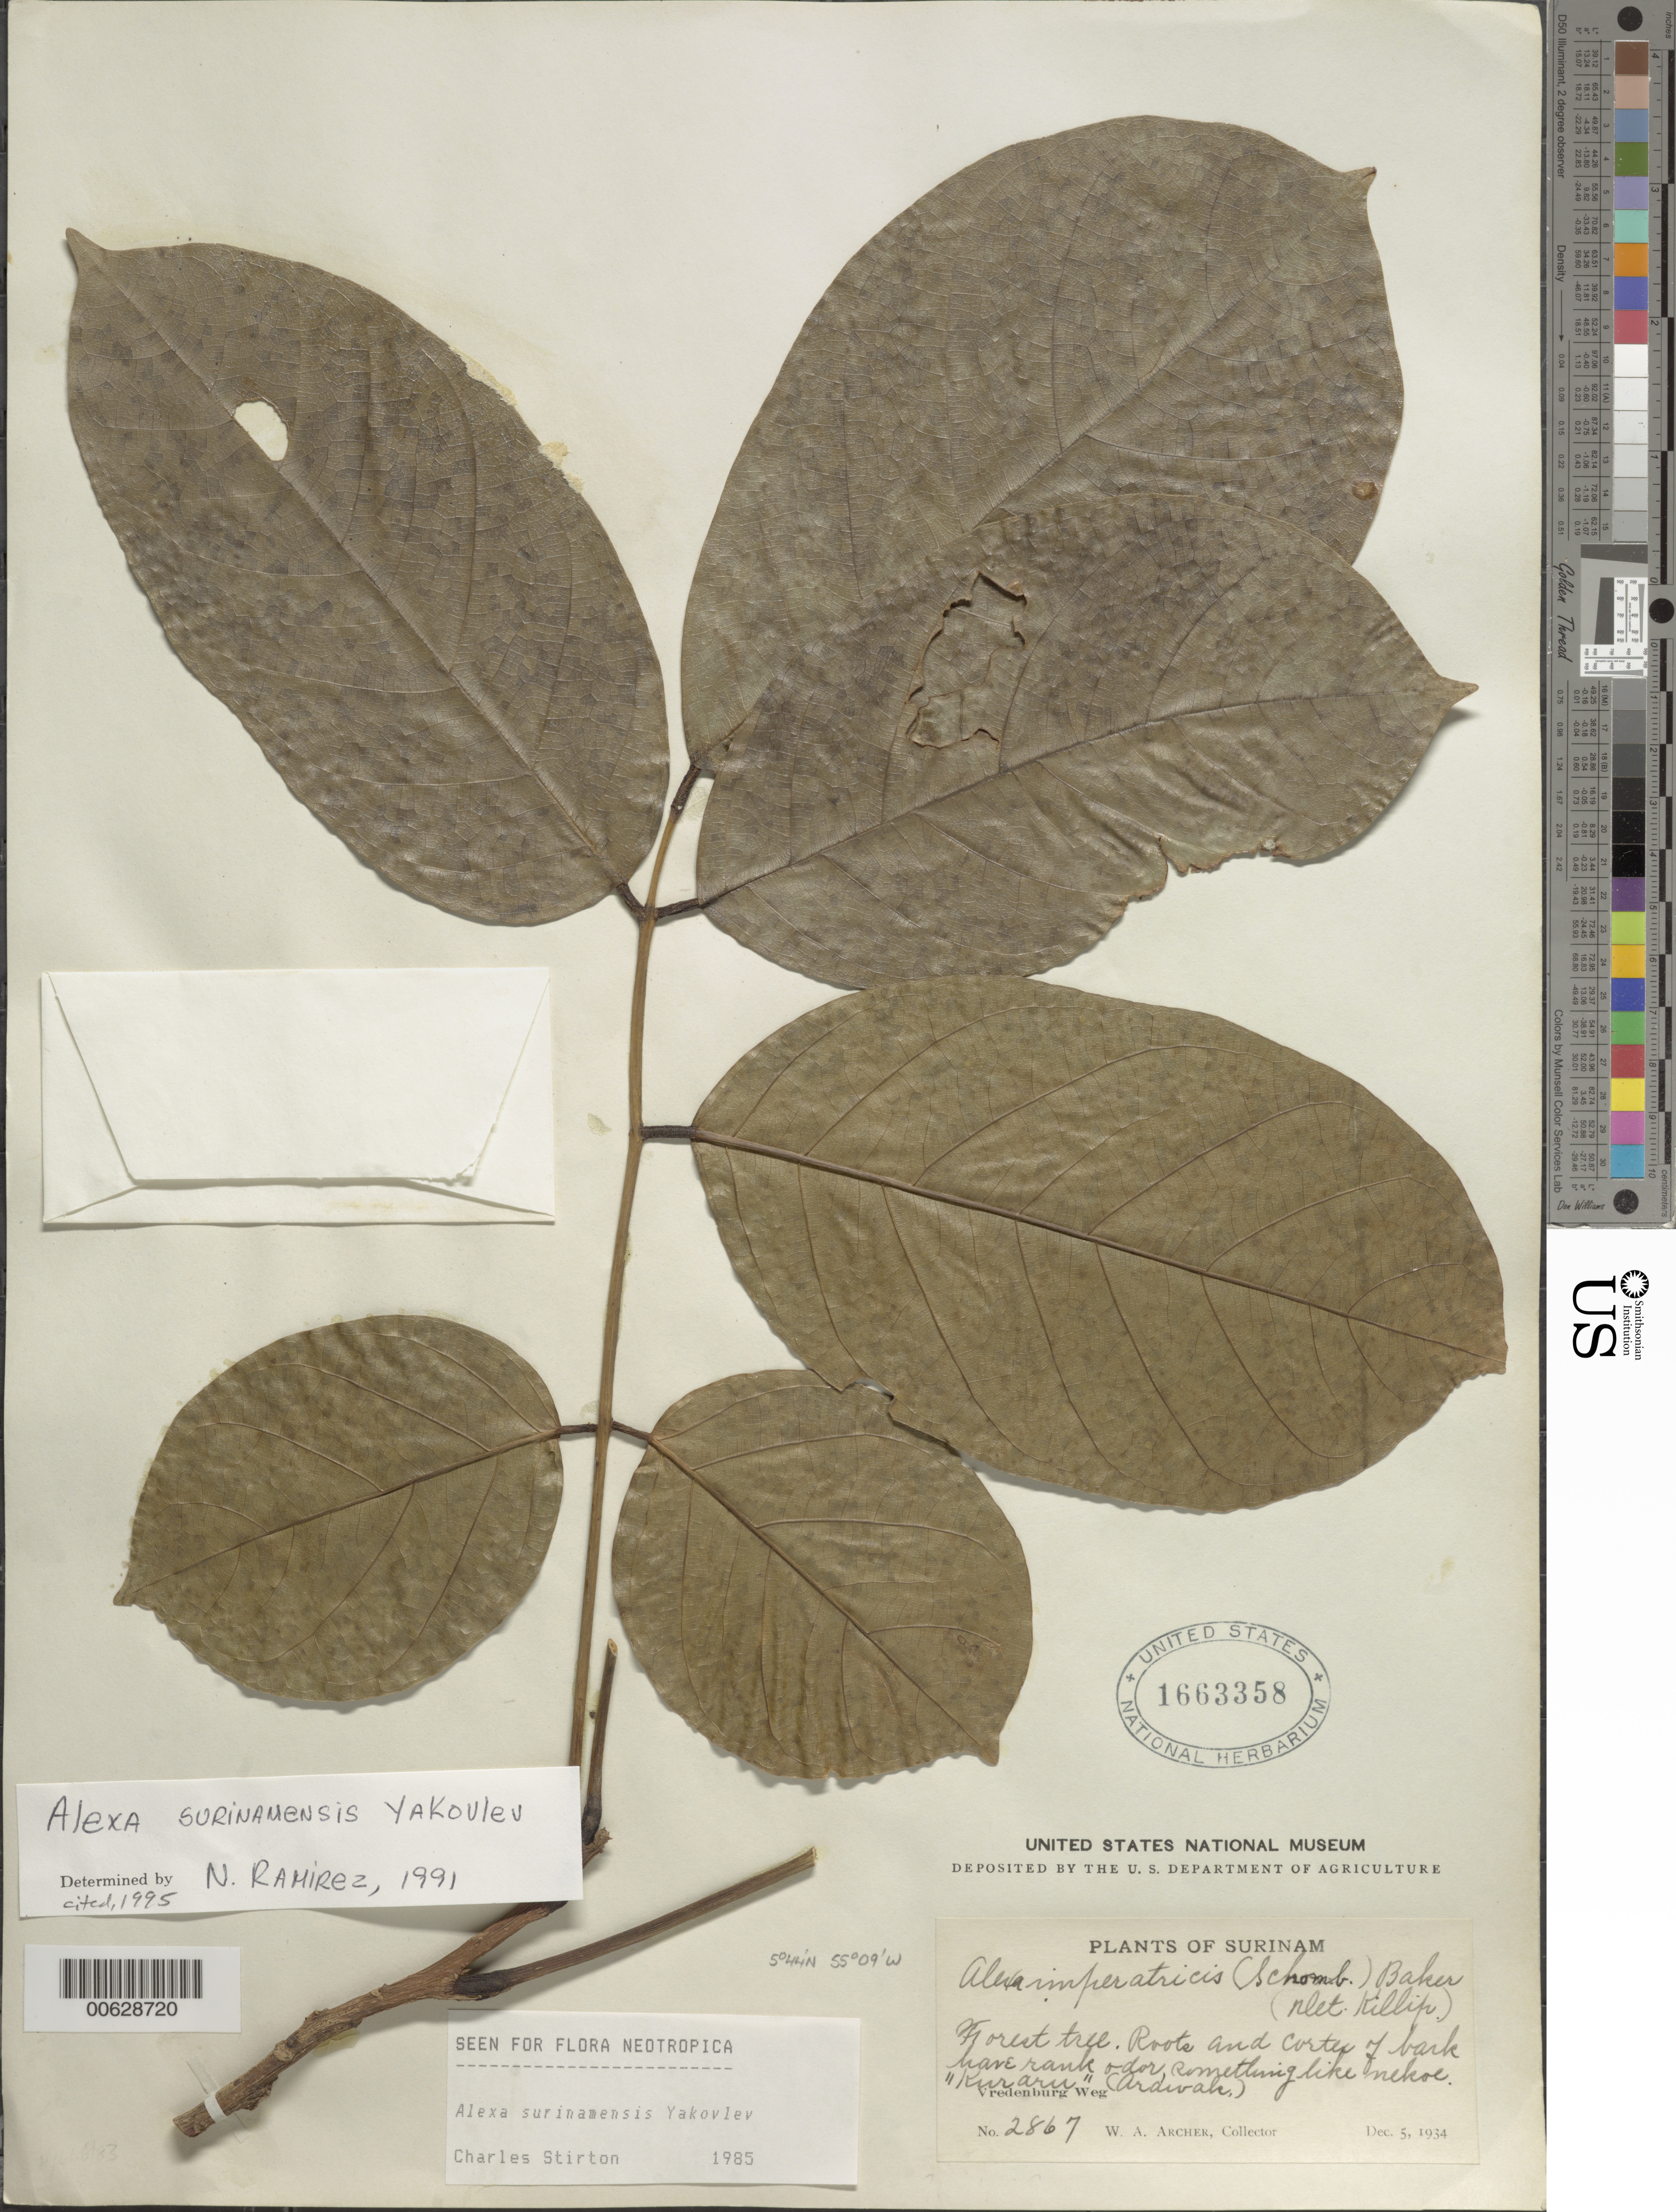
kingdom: Plantae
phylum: Tracheophyta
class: Magnoliopsida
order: Fabales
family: Fabaceae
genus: Alexa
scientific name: Alexa surinamensis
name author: Yakovlev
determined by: Ramírez, N.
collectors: W. A. Archer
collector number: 2867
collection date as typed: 5-Dec-34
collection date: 1934-12-05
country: Suriname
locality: Vredenburg Weg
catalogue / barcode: US 1663358